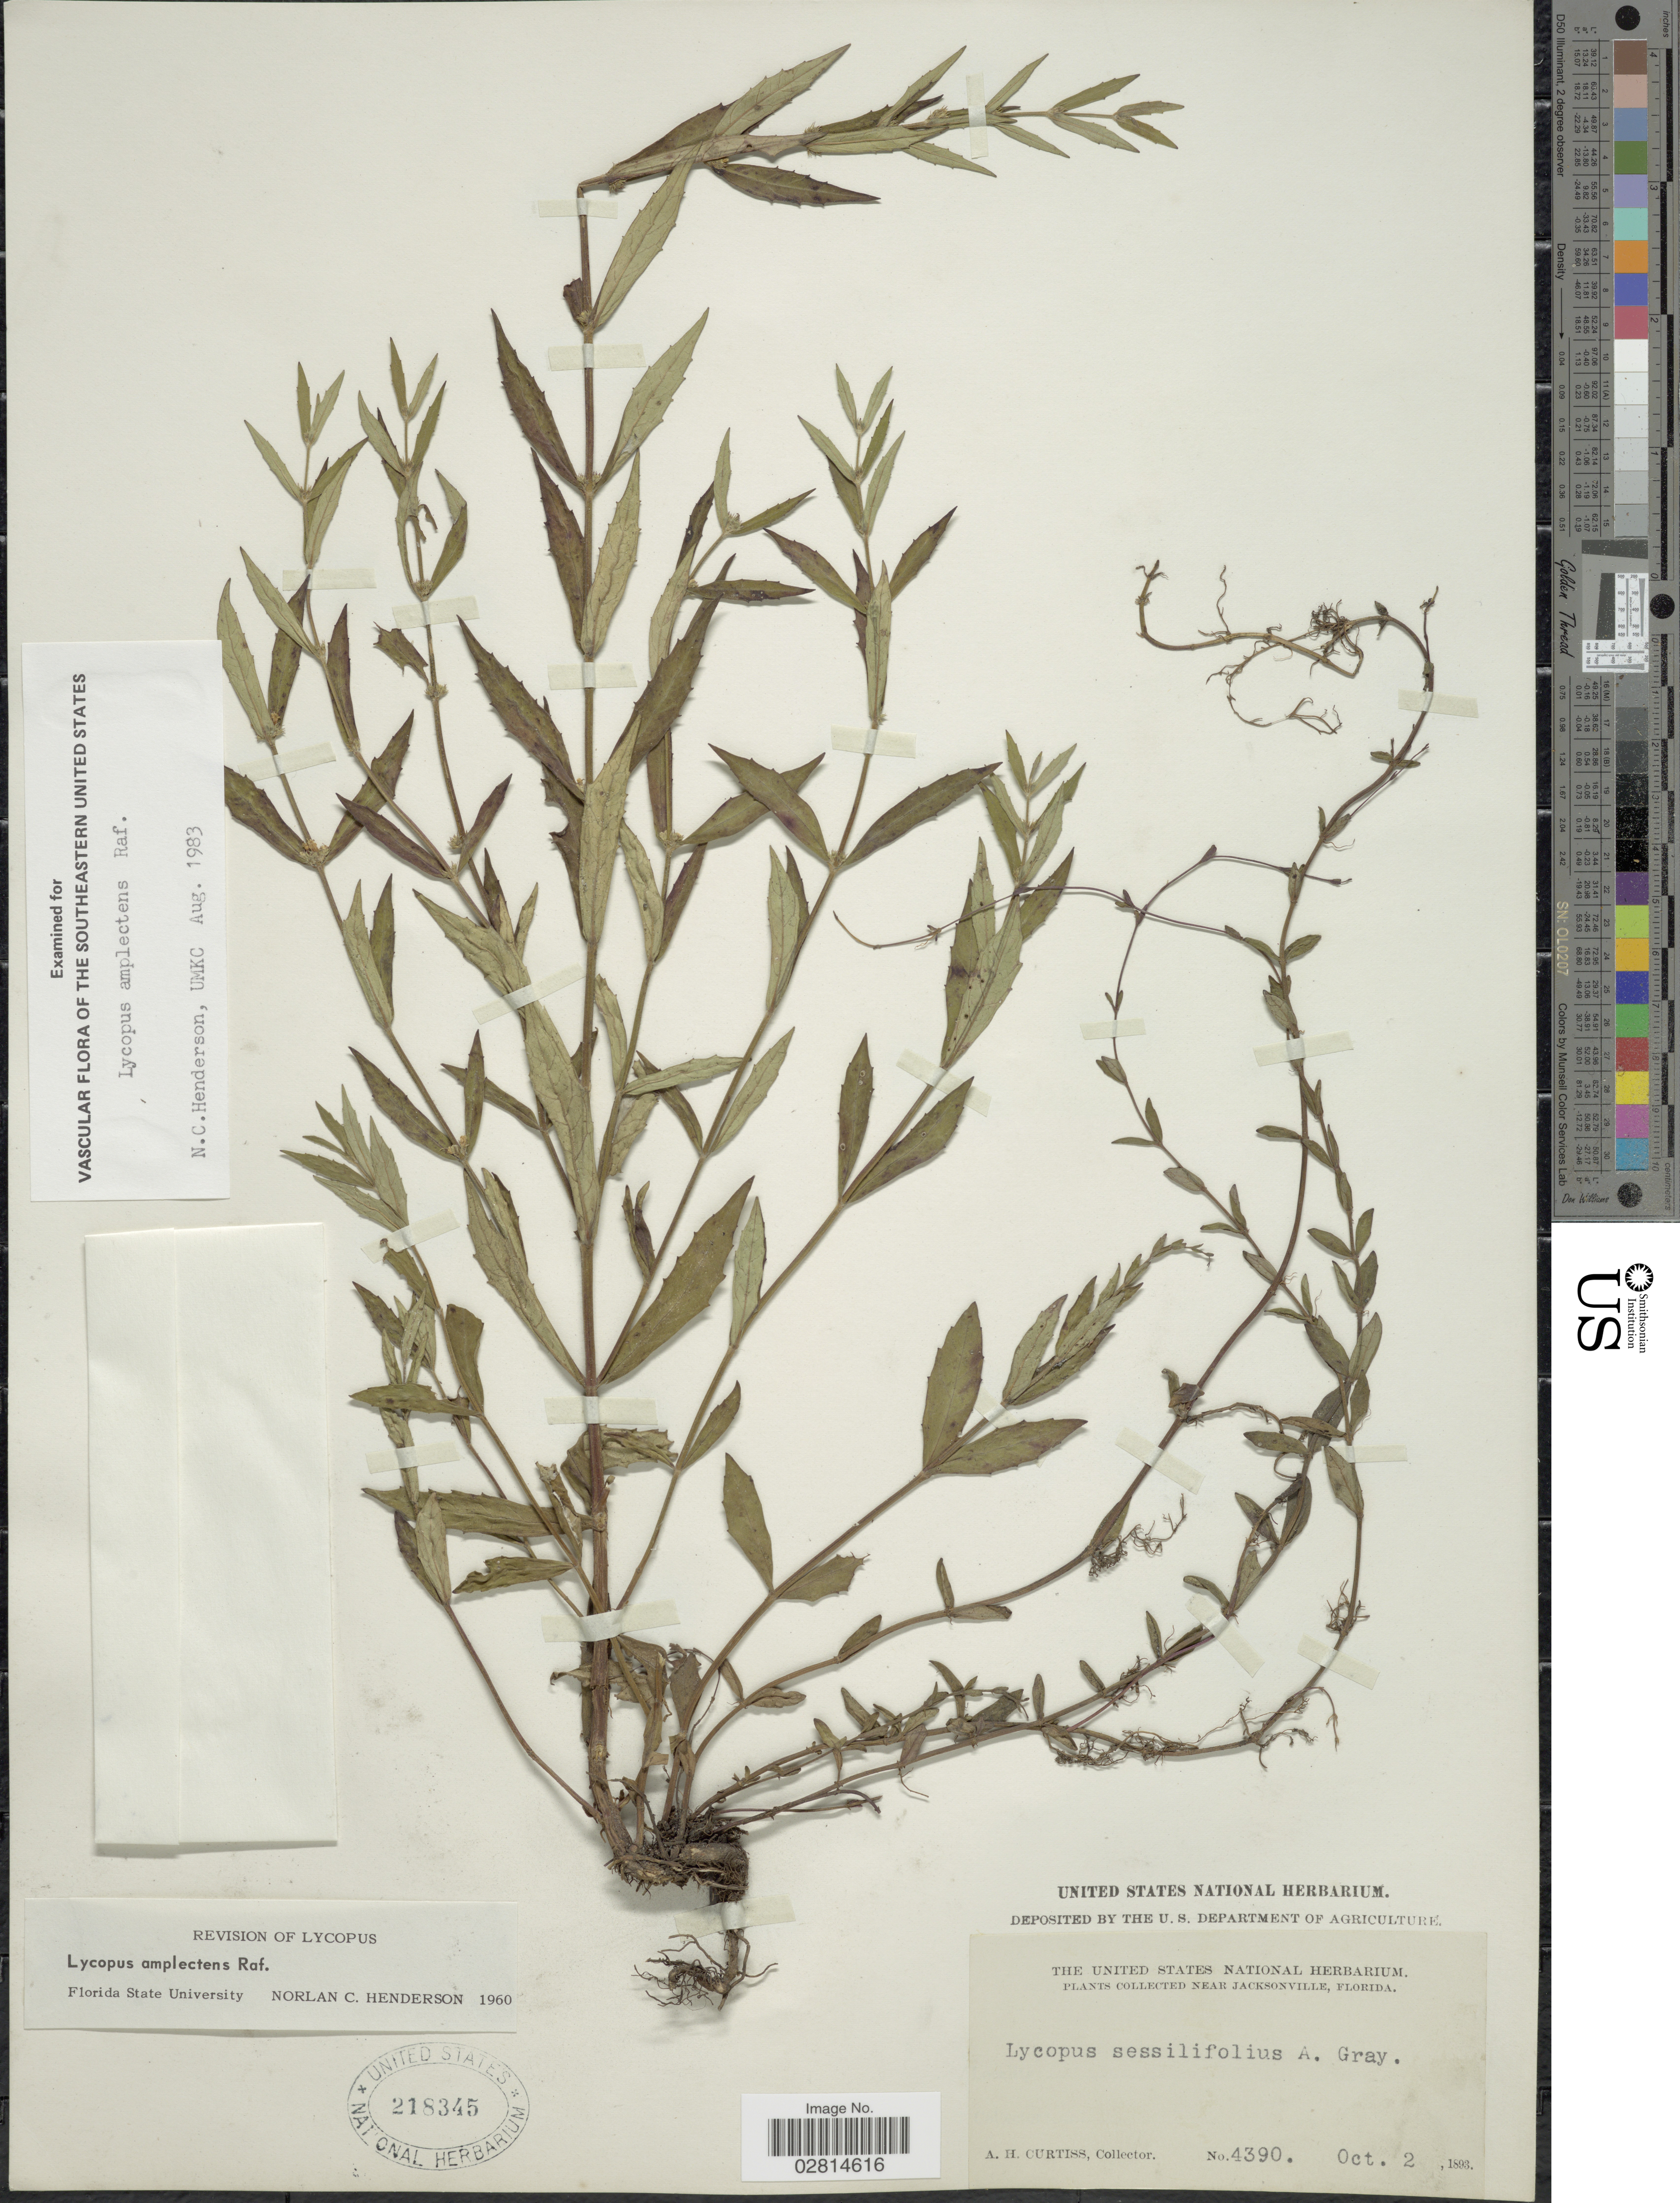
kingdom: Plantae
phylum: Tracheophyta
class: Magnoliopsida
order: Lamiales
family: Lamiaceae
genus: Lycopus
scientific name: Lycopus amplectens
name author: Raf.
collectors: A. H. Curtiss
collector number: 4390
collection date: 1893-10-02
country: United States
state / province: Florida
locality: Near Jacksonville.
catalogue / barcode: US 218345